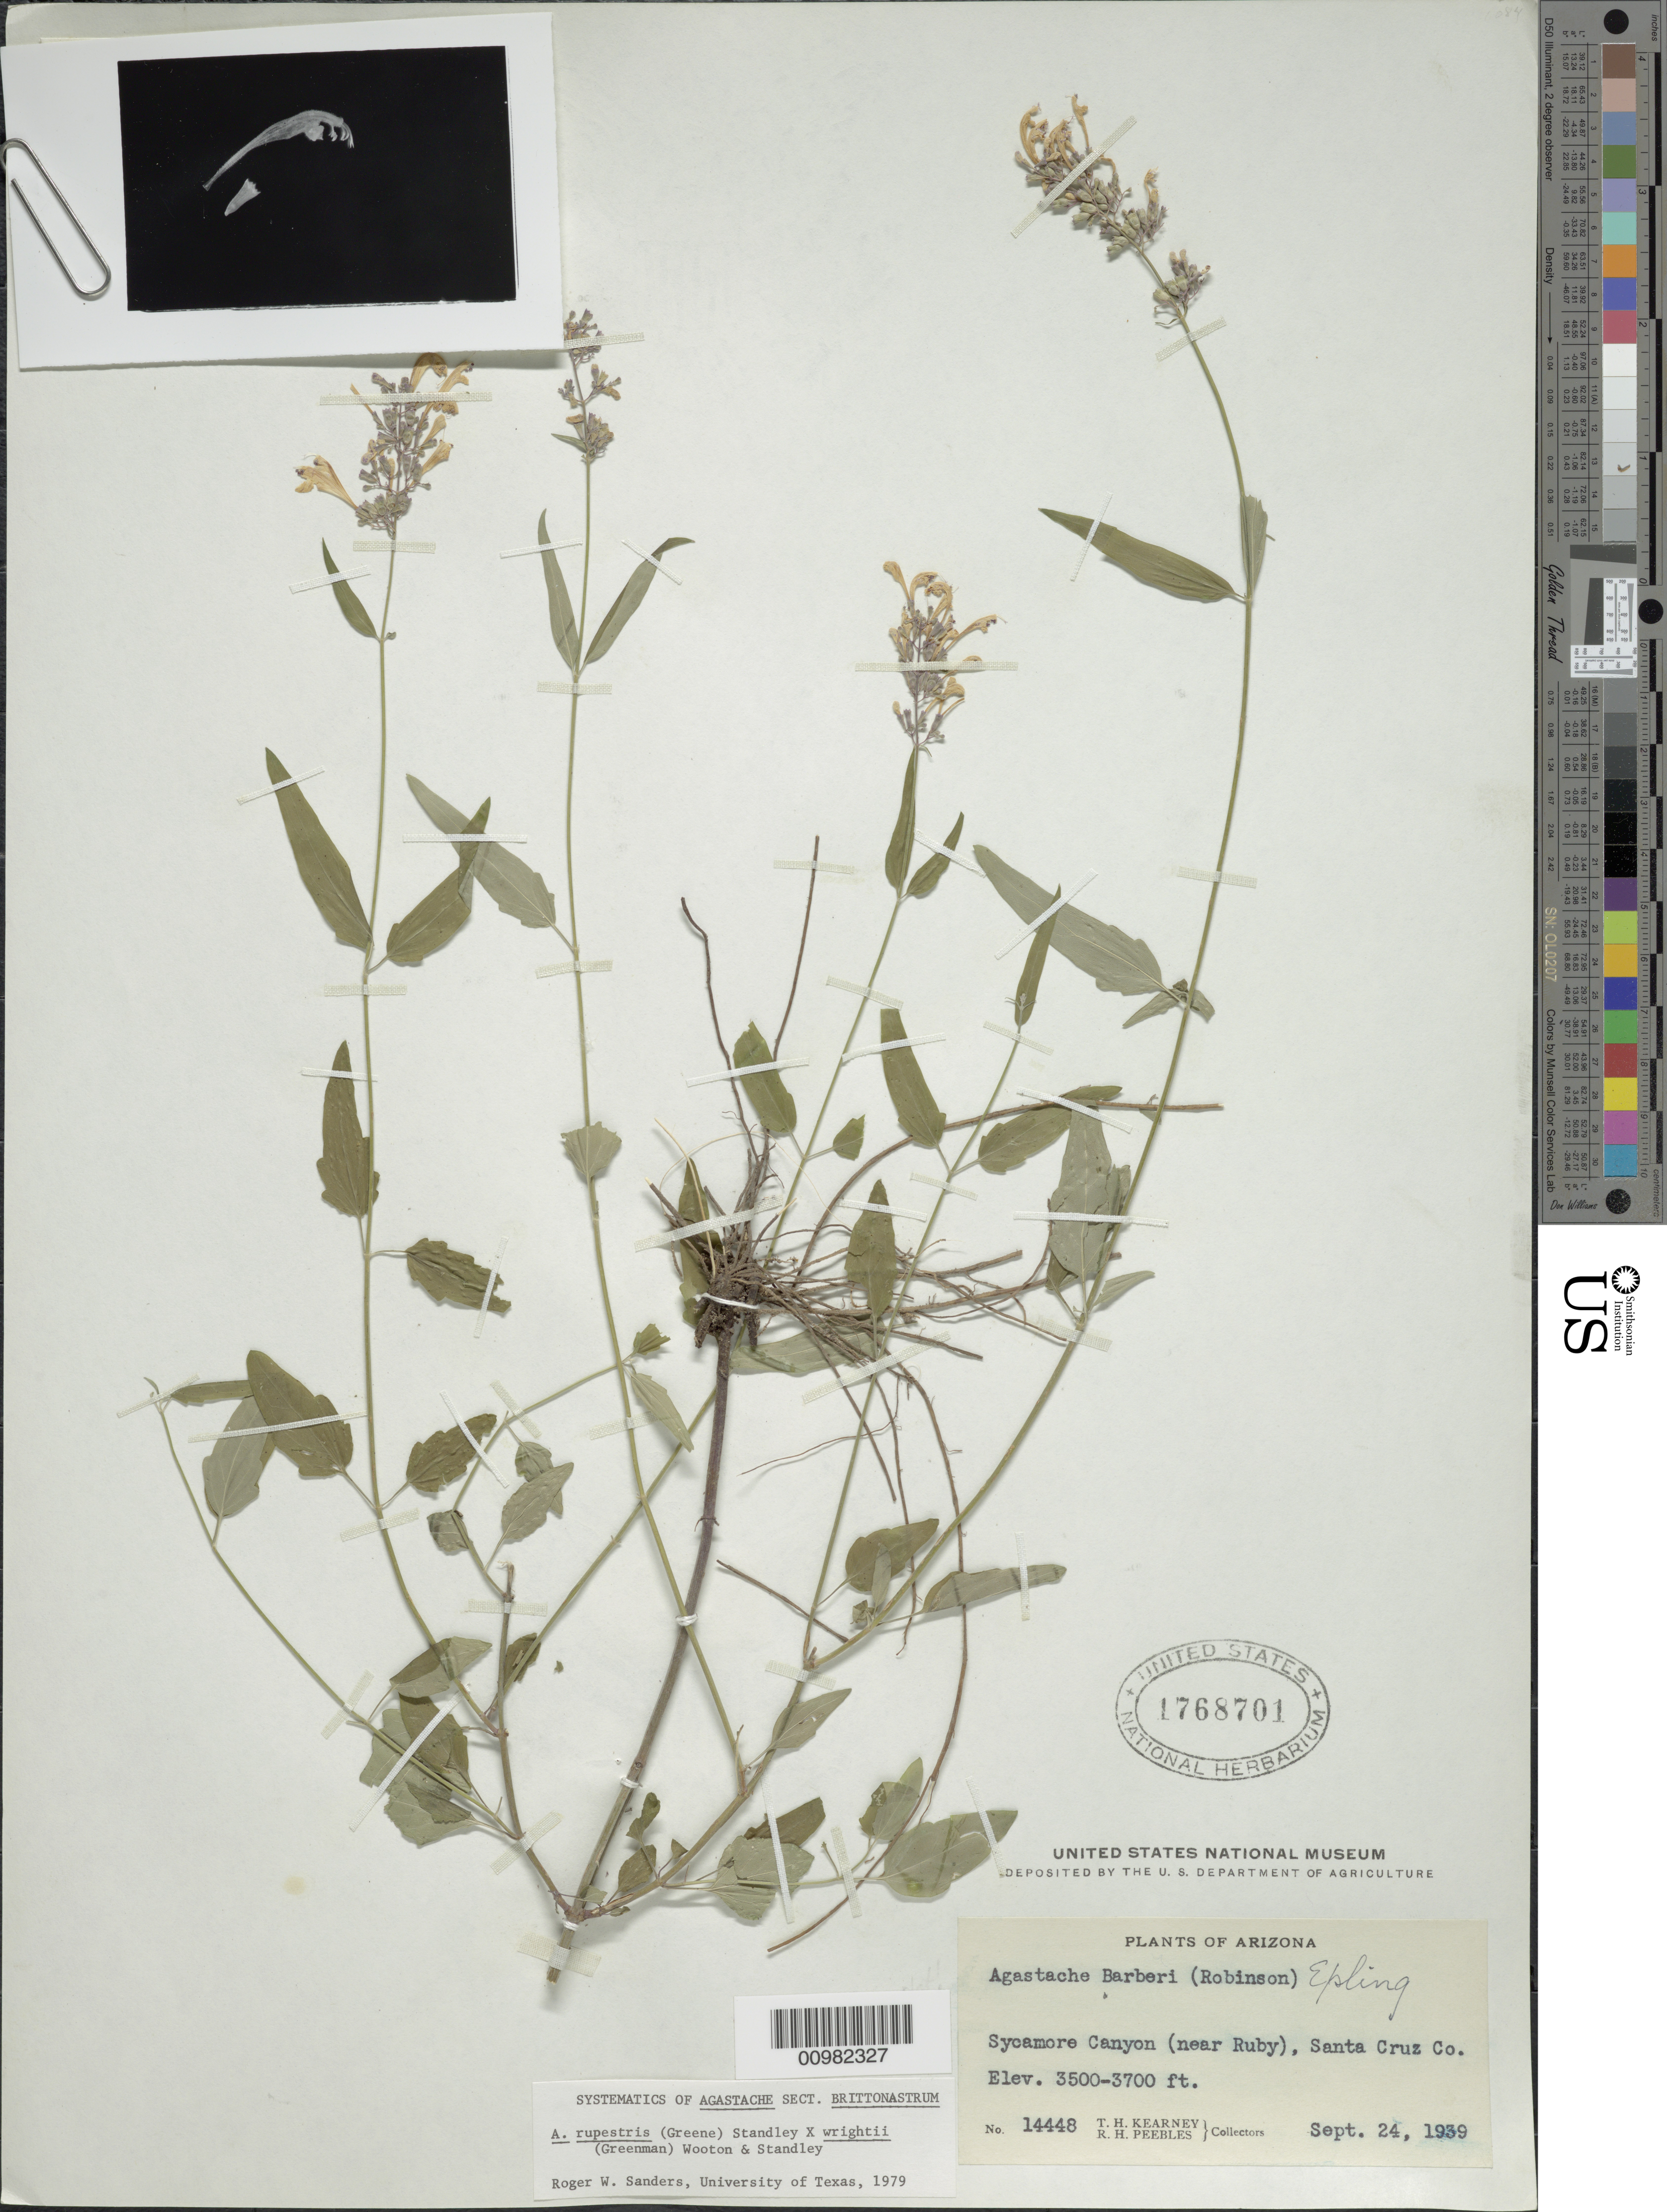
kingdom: Plantae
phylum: Tracheophyta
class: Magnoliopsida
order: Lamiales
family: Lamiaceae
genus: Agastache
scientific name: Agastache rupestris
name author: (Greene) Standl.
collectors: T. H. Kearney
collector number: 14448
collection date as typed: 24 Sep 1939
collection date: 1939-09-24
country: United States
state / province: Arizona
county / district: Santa Cruz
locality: Sycamore Canyon (near Ruby)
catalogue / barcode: US 1768701